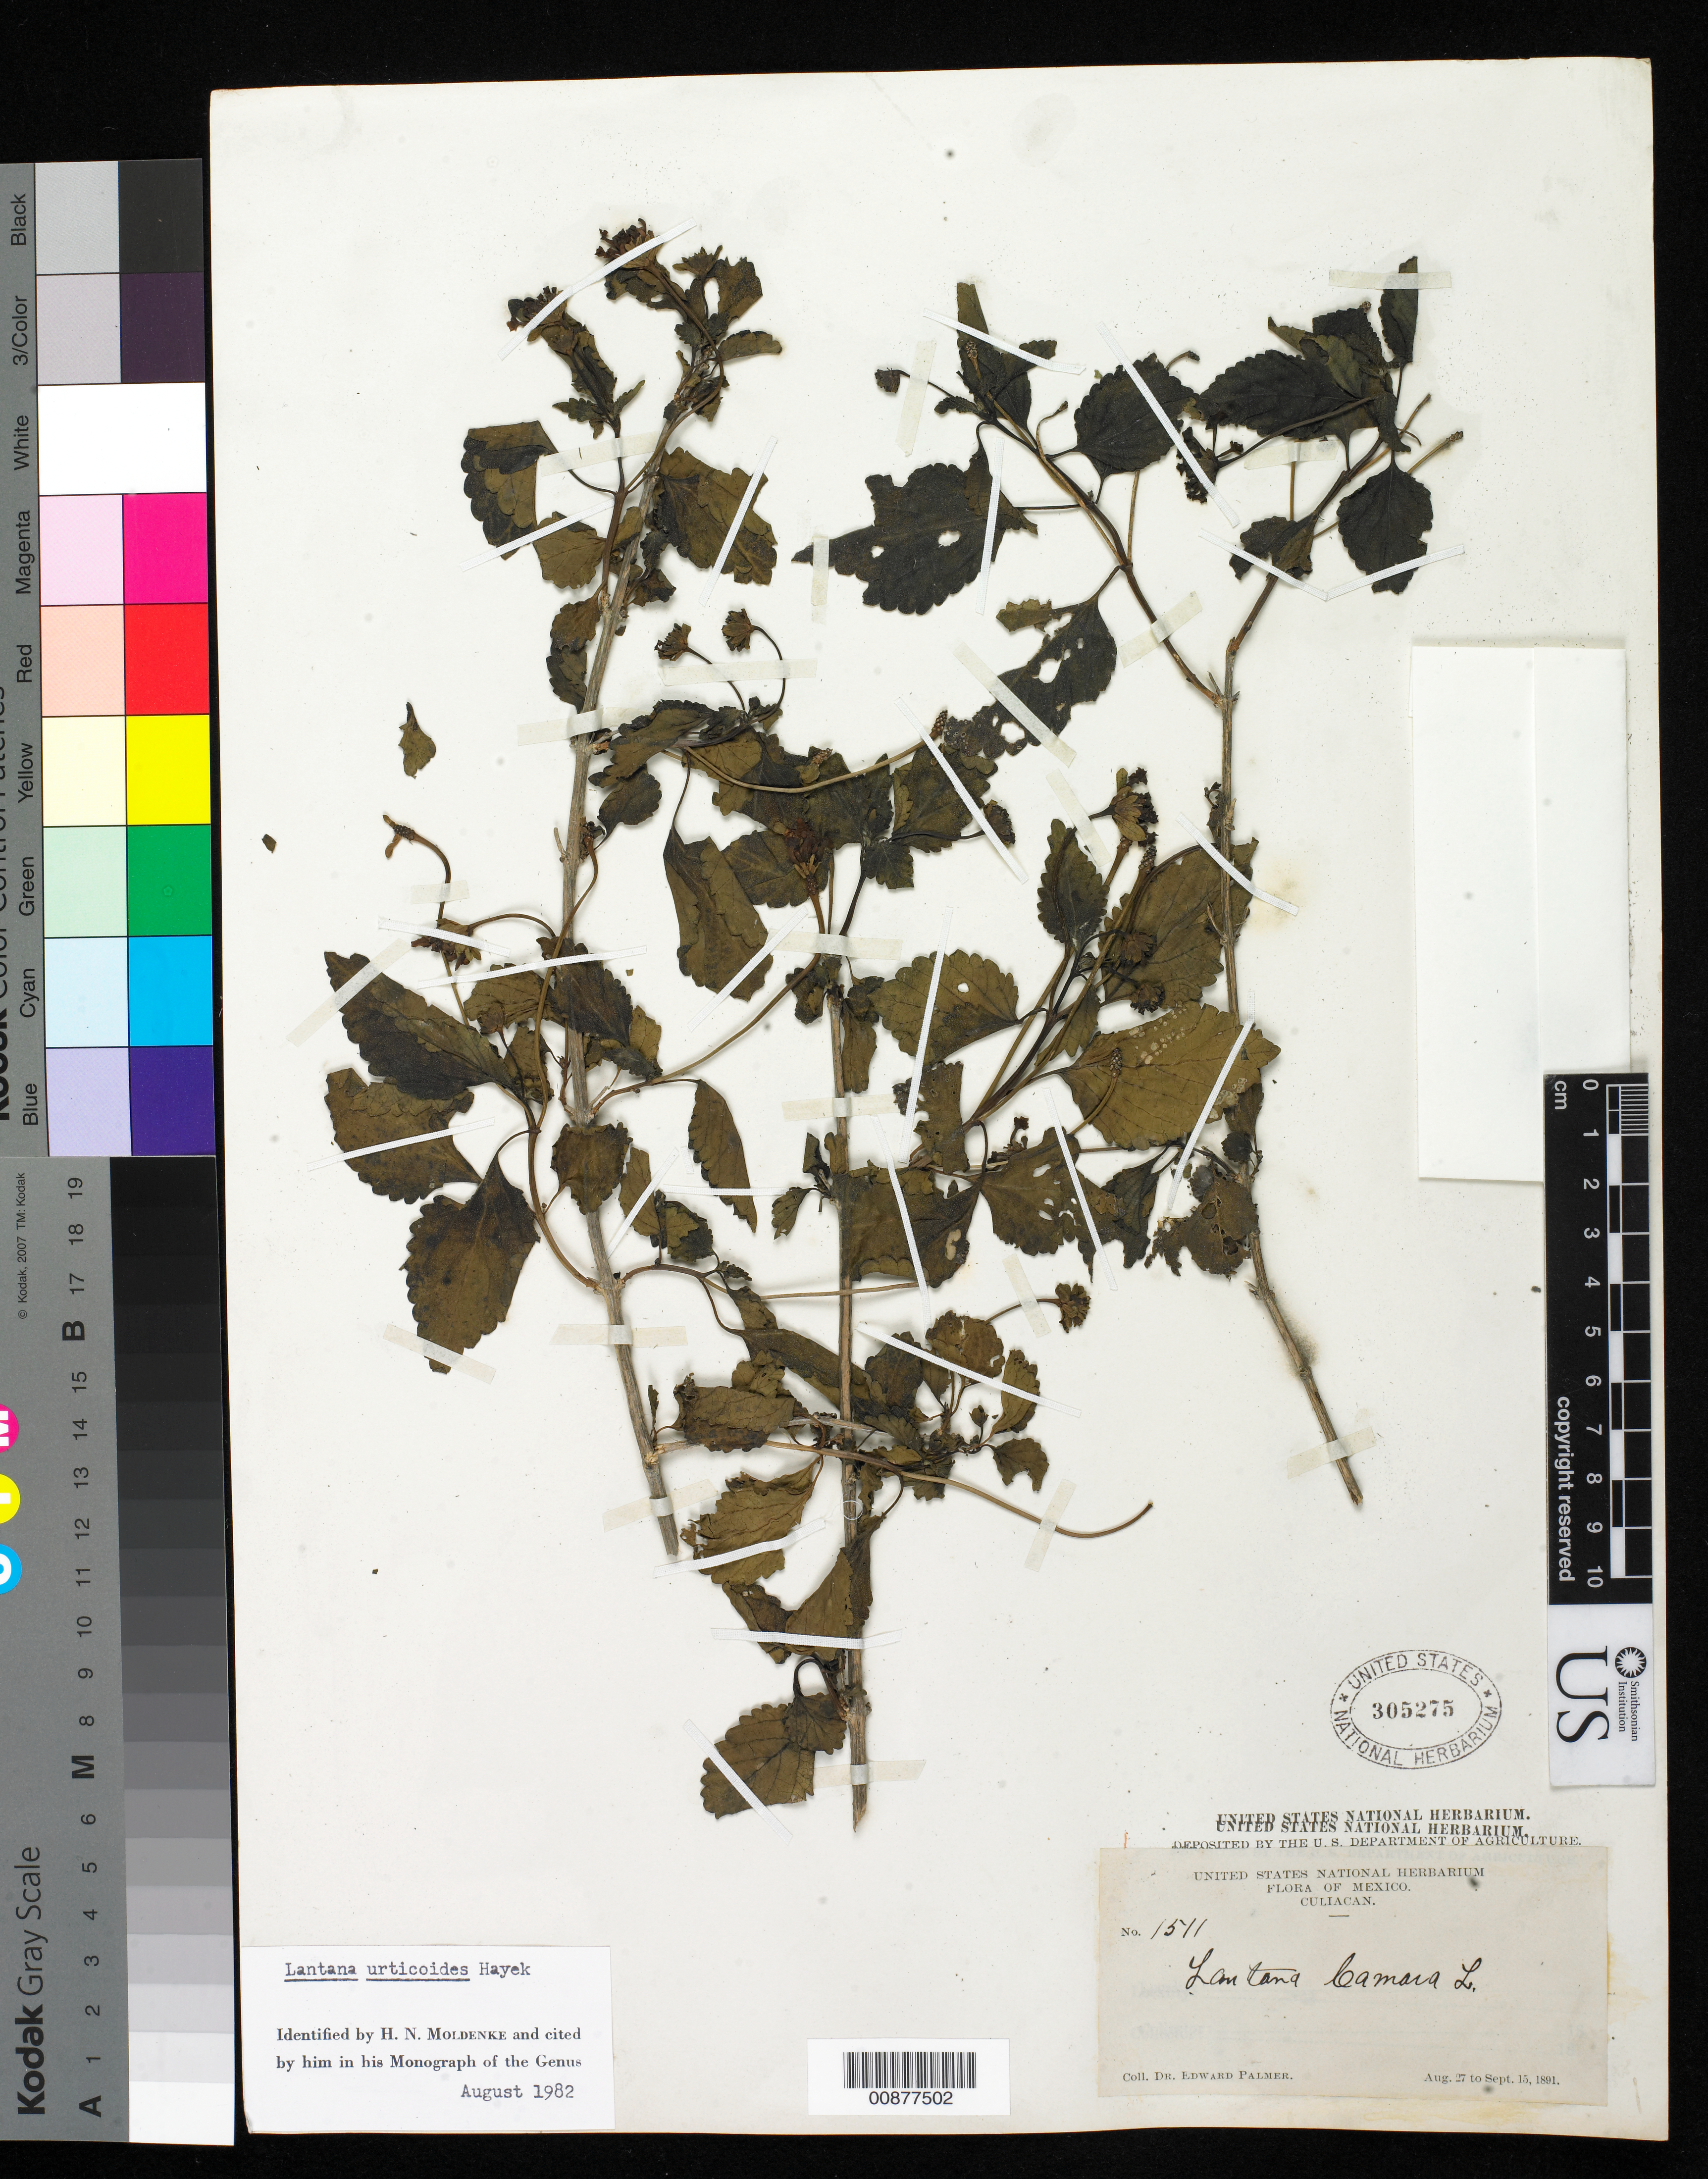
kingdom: Plantae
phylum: Tracheophyta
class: Magnoliopsida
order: Lamiales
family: Verbenaceae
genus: Lantana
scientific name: Lantana urticoides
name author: Hayek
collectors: E. Palmer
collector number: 1511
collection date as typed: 27 Aug 1891 to 15 Sep 1891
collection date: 1891-08-27/1891-09-15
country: Mexico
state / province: Sinaloa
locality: Culiacan, Sinaloa.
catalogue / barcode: US 305275